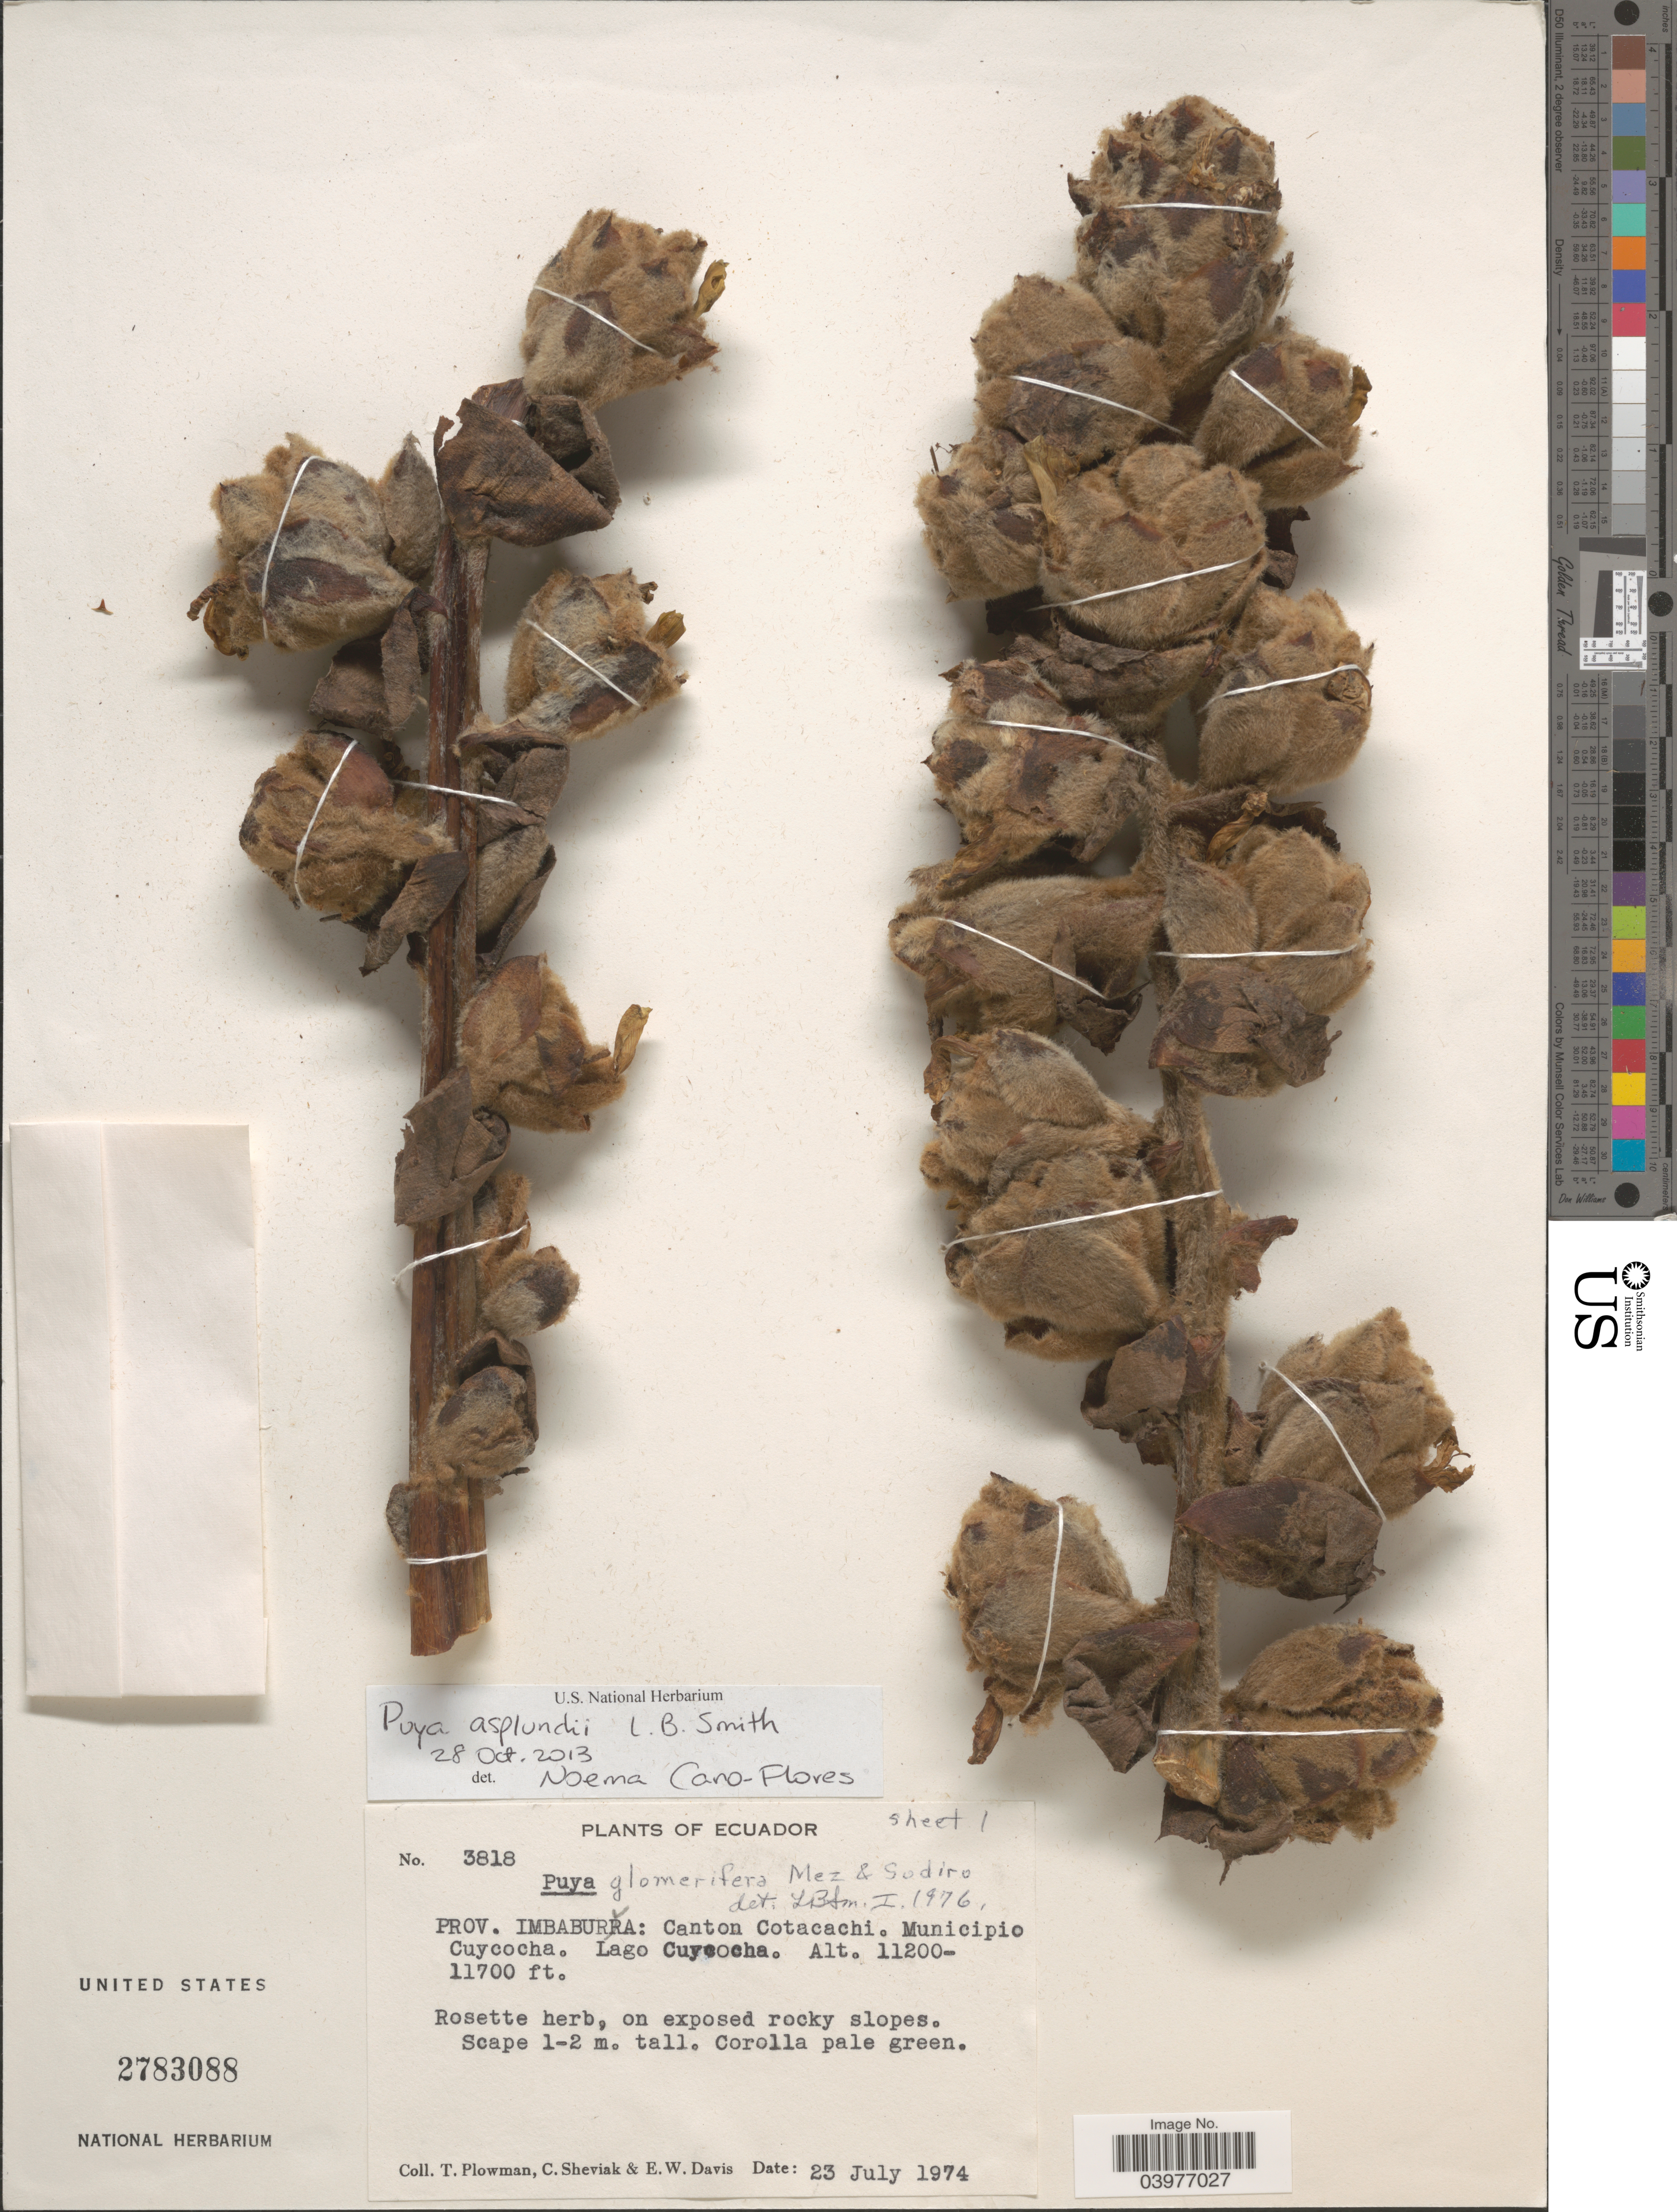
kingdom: Plantae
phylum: Tracheophyta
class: Liliopsida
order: Poales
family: Bromeliaceae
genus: Puya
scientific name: Puya asplundii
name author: L.B. Sm.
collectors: T. Plowman, C. J. Sheviak & E. W. Davis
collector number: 3818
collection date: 1974-07-23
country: Ecuador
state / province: Imbabura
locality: Canton Cotacachi. Municipio Cuycocha. Lago Cuycocha.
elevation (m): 3414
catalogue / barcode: US 2783088